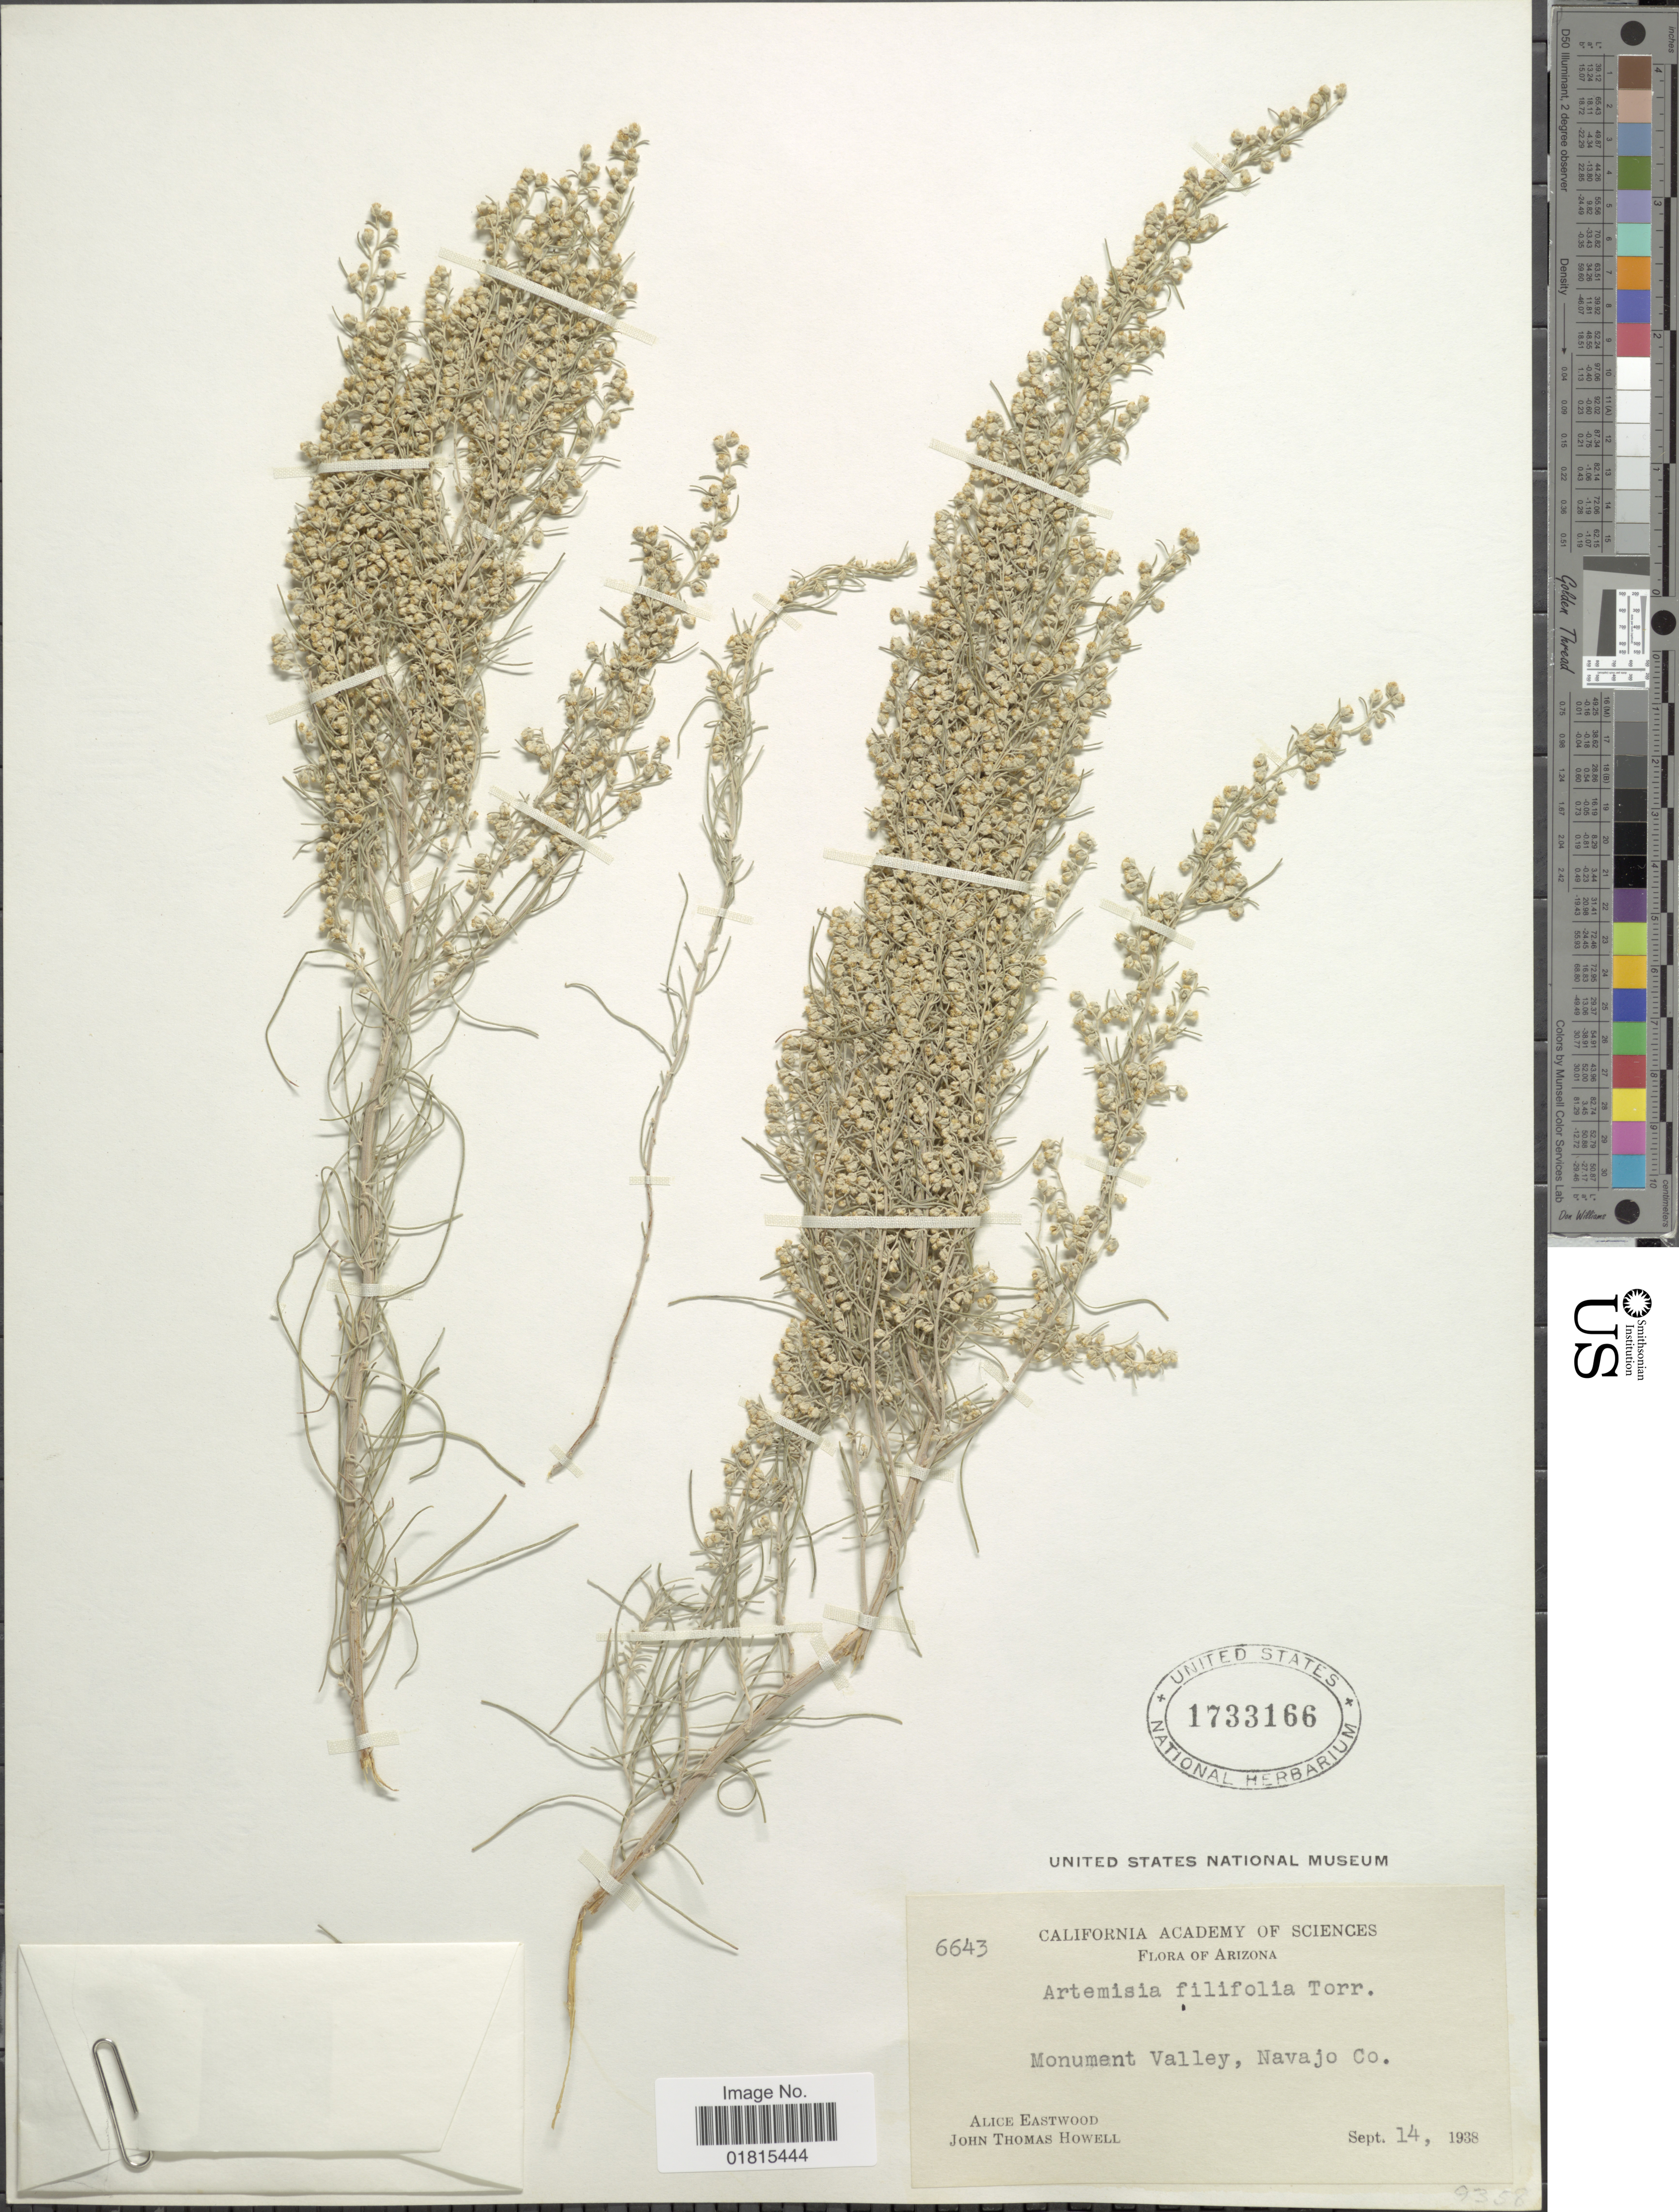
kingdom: Plantae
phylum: Tracheophyta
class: Magnoliopsida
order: Asterales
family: Asteraceae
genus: Artemisia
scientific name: Artemisia filifolia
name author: Torr.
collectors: A. Eastwood & J. T. Howell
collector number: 6643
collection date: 1938-09-14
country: United States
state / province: Arizona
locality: Monument Valley, Navajo Co.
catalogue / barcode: US 1733166